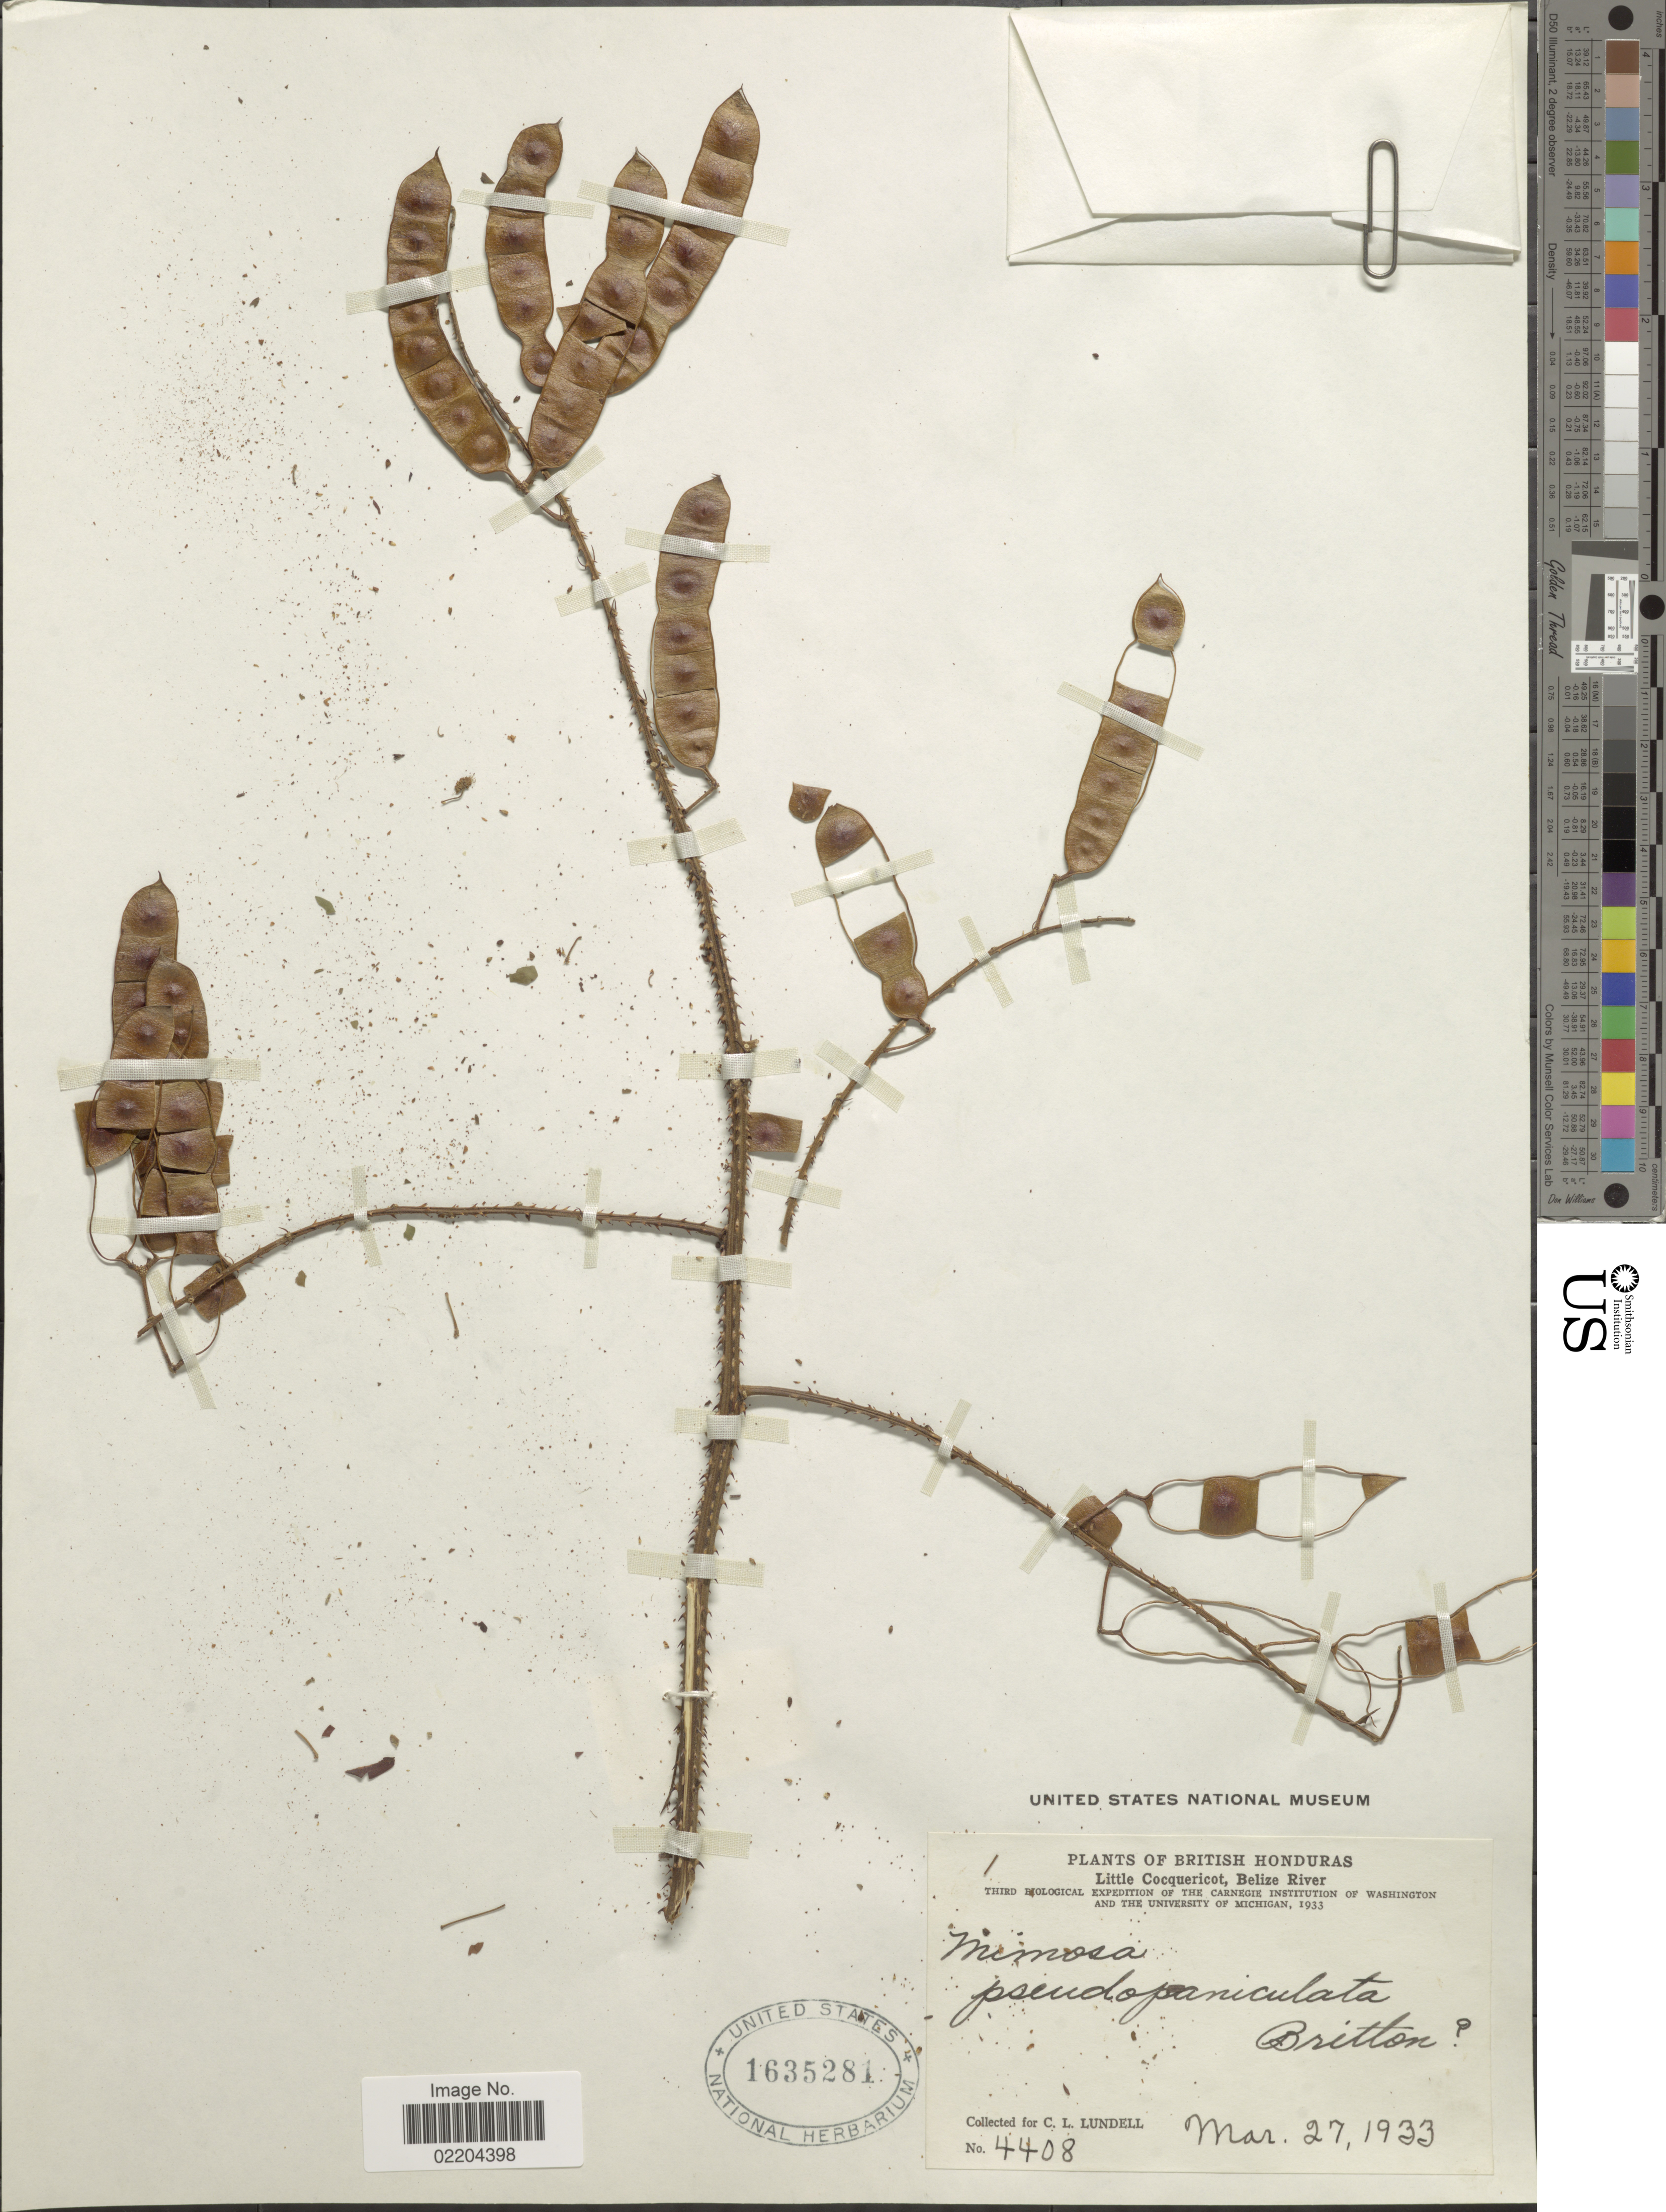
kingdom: Plantae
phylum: Tracheophyta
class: Magnoliopsida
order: Fabales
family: Fabaceae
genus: Mimosa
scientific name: Mimosa hondurana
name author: Britton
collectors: C. L. Lundell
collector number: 4408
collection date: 1933-03-27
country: Belize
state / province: Belize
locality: Little Cocquericot, Belize River. British Honduras.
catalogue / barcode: US 1635281